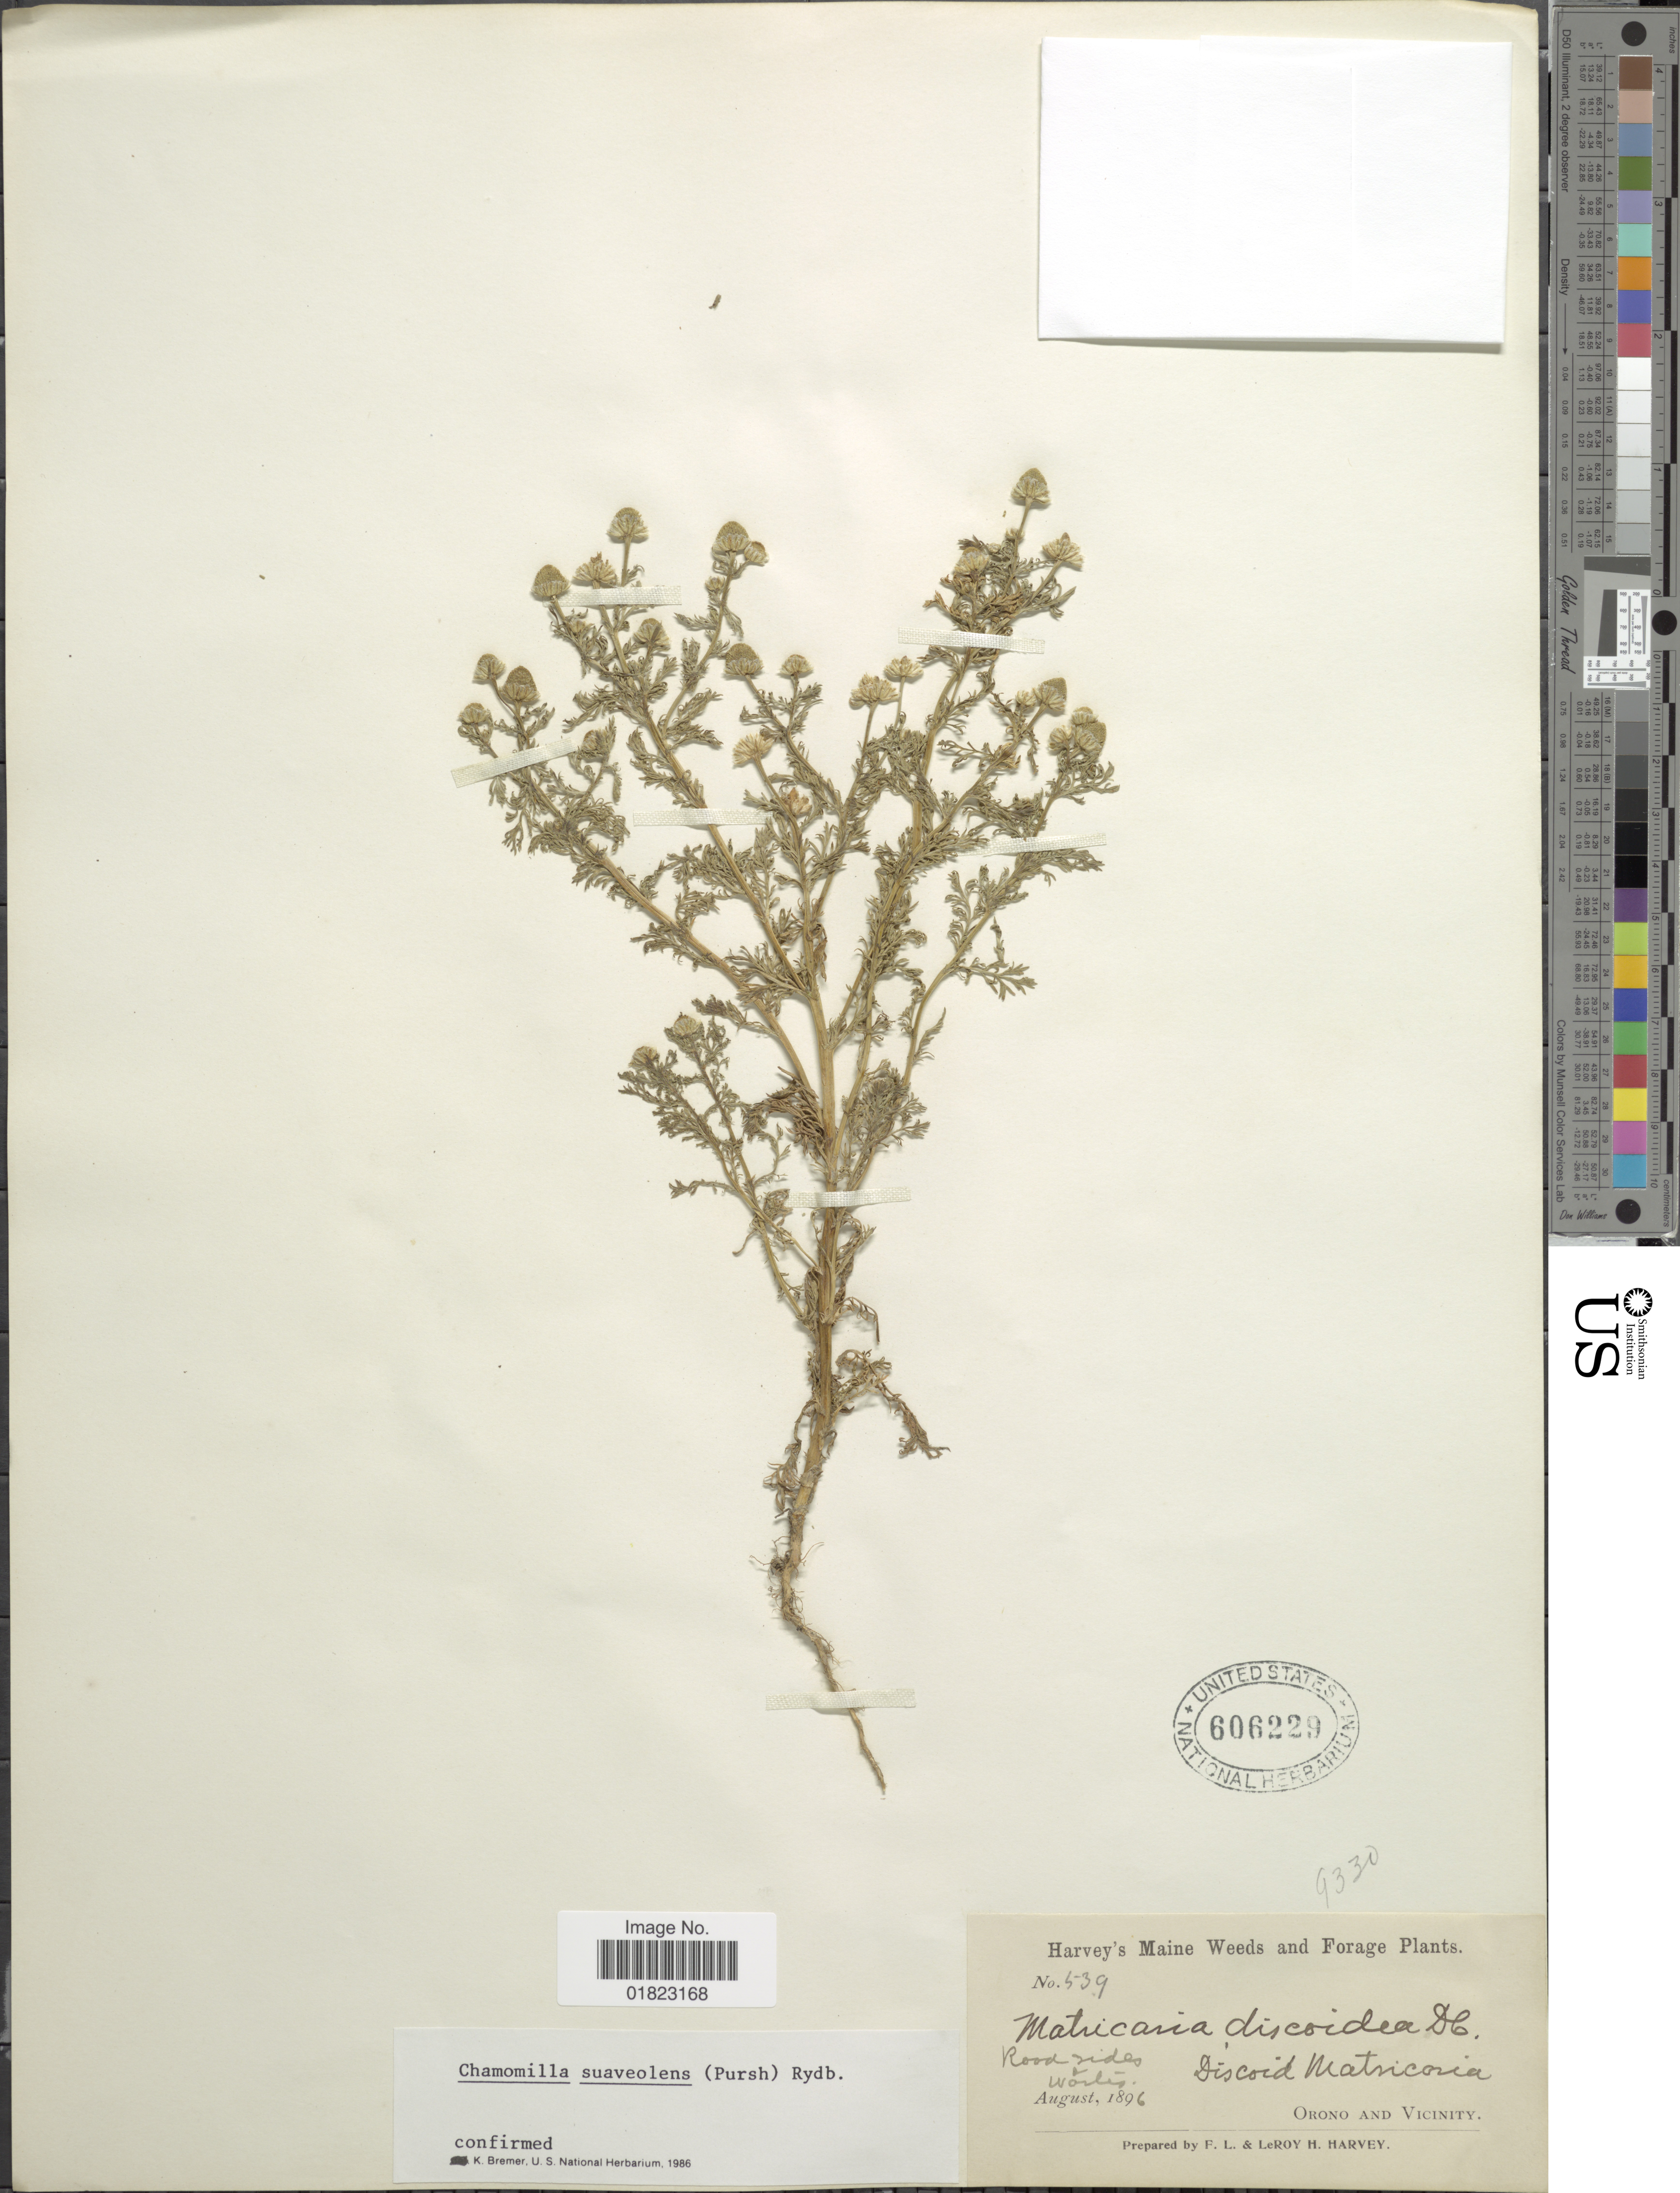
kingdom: Plantae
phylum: Tracheophyta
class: Magnoliopsida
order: Asterales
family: Asteraceae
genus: Matricaria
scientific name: Matricaria matricarioides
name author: (Less.) Porter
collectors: F. L. Harvey & L. H. Harvey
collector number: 539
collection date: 1896-08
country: United States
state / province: Maine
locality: Roadsides and wastes. Orono and vicinity.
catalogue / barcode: US 606229